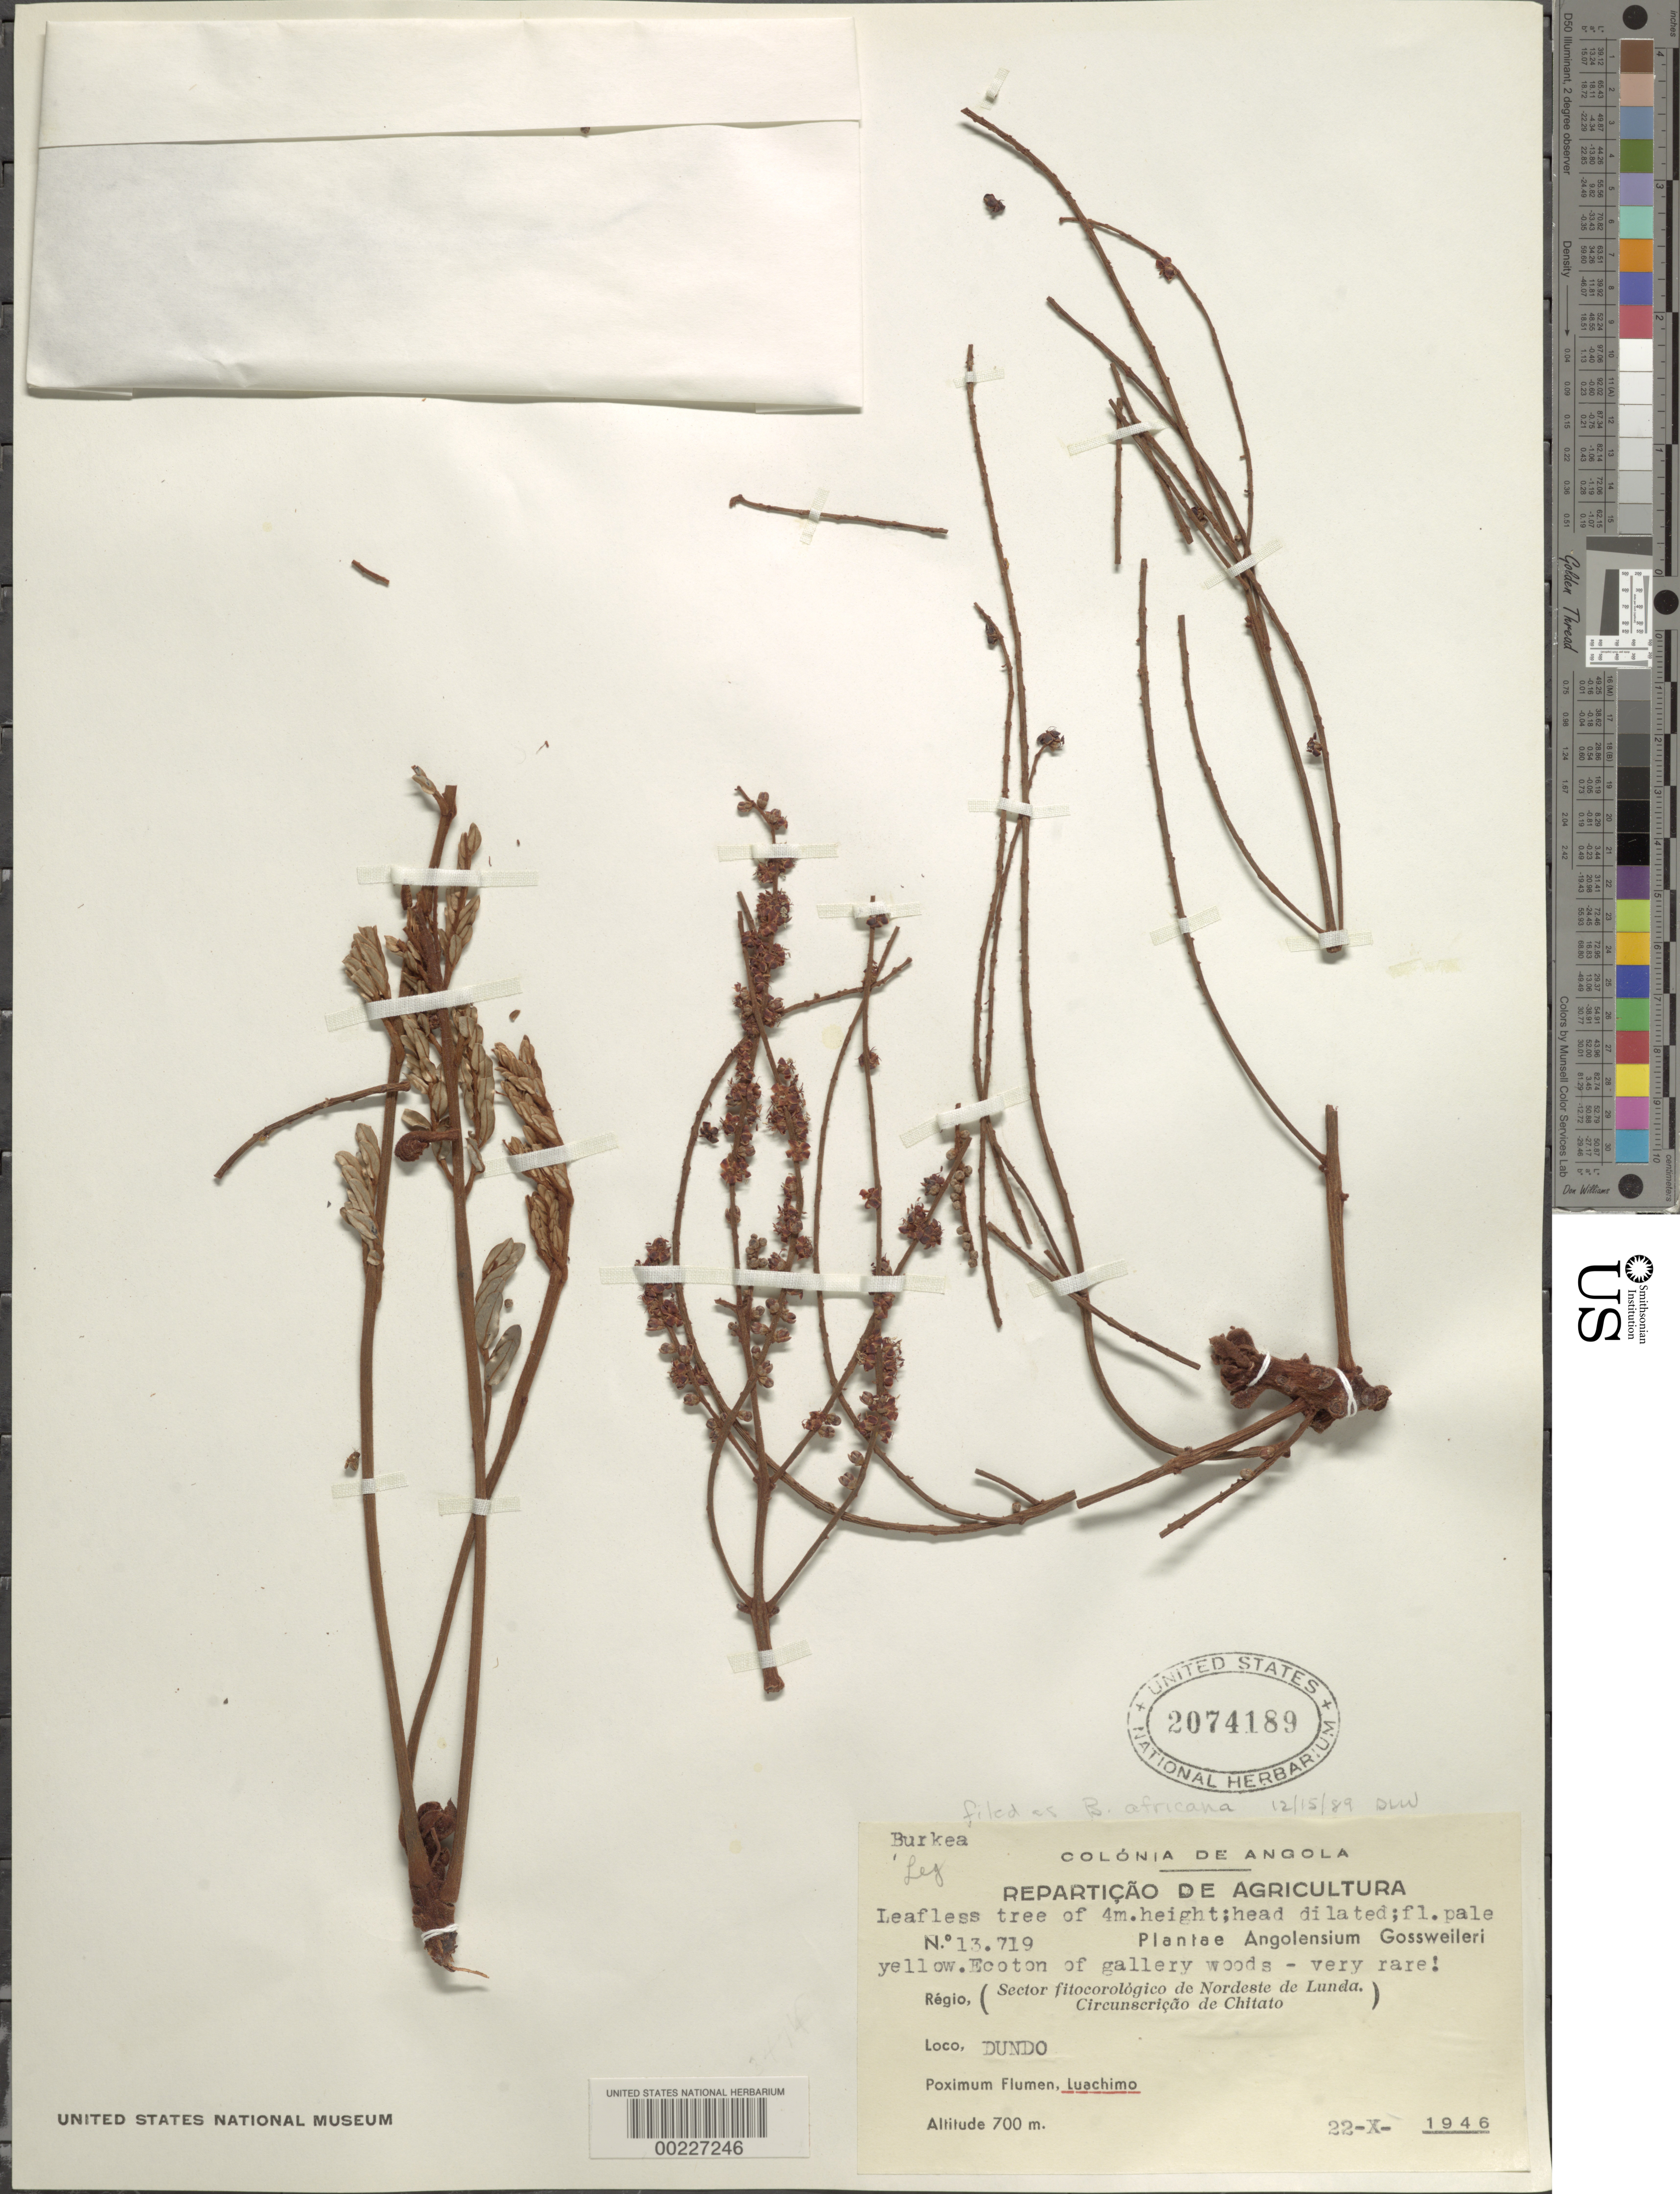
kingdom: Plantae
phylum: Tracheophyta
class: Magnoliopsida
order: Fabales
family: Fabaceae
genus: Burkea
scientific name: Burkea africana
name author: Hook.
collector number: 13719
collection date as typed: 22 Oct 1946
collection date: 1946-10-22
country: Angola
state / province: Lunda Norte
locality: Dundo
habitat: Ecoton of gallery woods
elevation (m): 700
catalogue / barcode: US 2074189